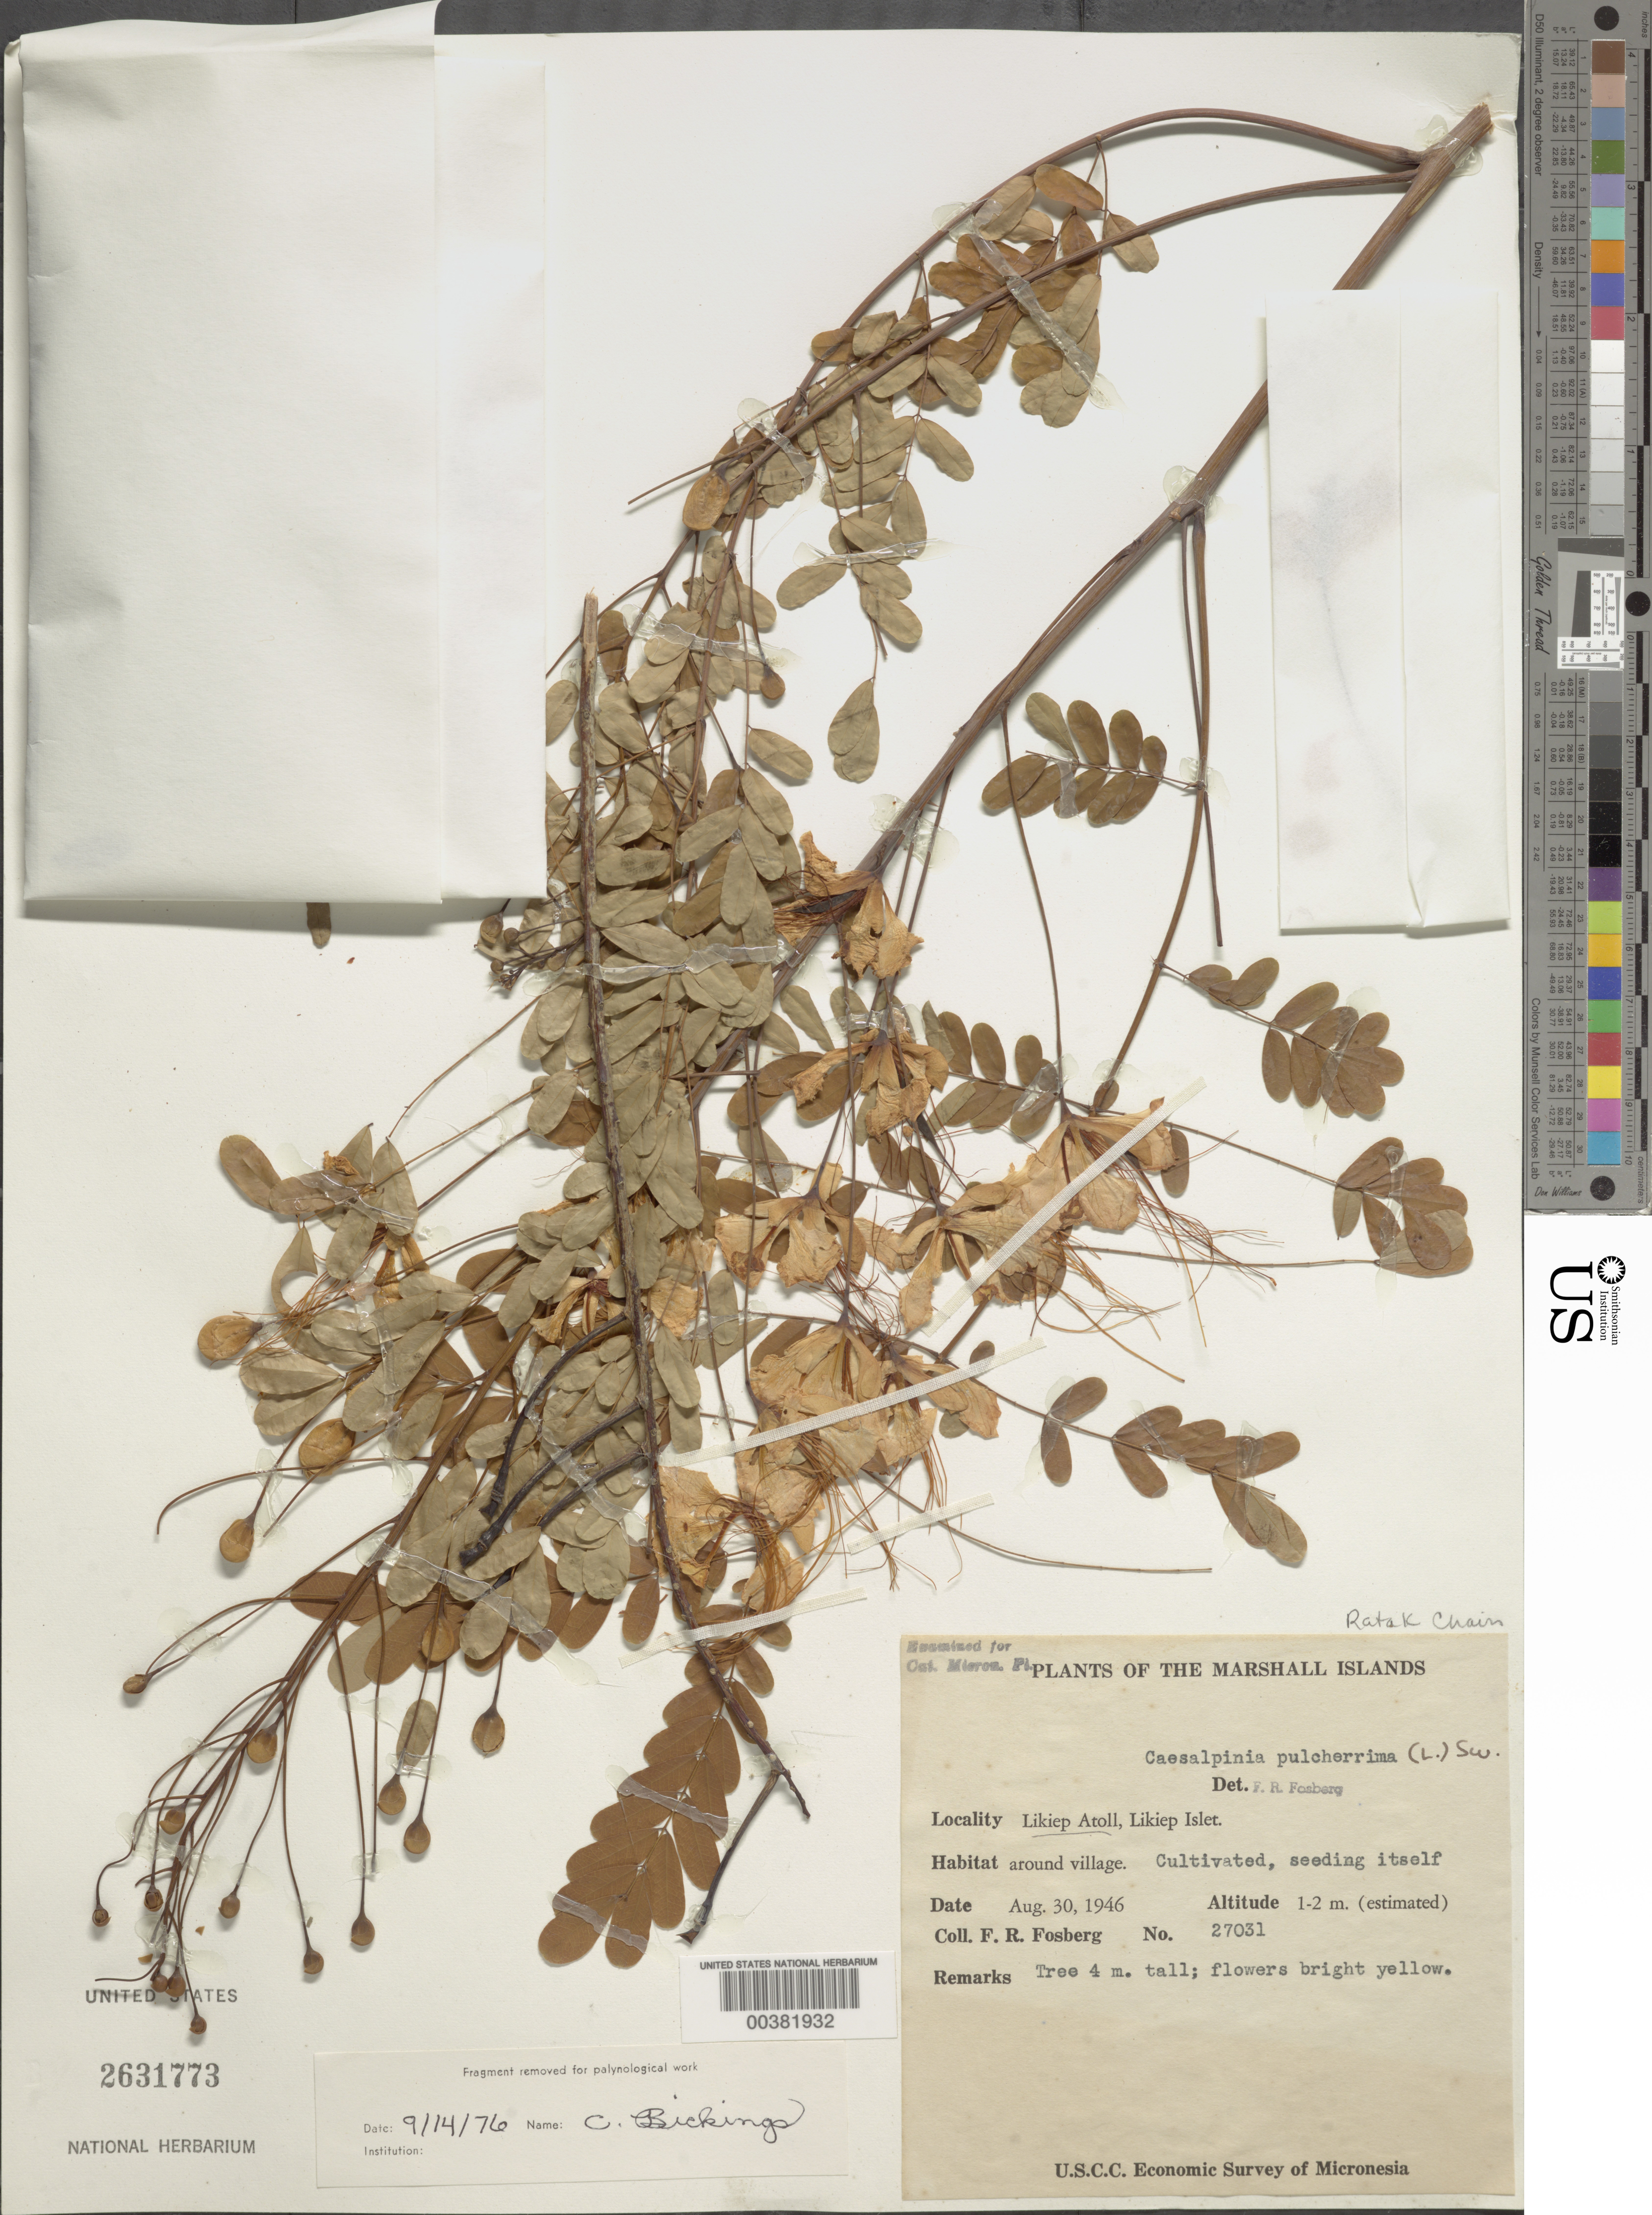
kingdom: Plantae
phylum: Tracheophyta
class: Magnoliopsida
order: Fabales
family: Fabaceae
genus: Caesalpinia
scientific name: Caesalpinia pulcherrima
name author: (L.) Sw.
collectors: F. R. Fosberg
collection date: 1946-08-19/1946-08-21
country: Micronesia, Federated States of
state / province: Kosrae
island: Lelu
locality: Lela (Lele) Harbor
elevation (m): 1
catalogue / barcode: US 2631773